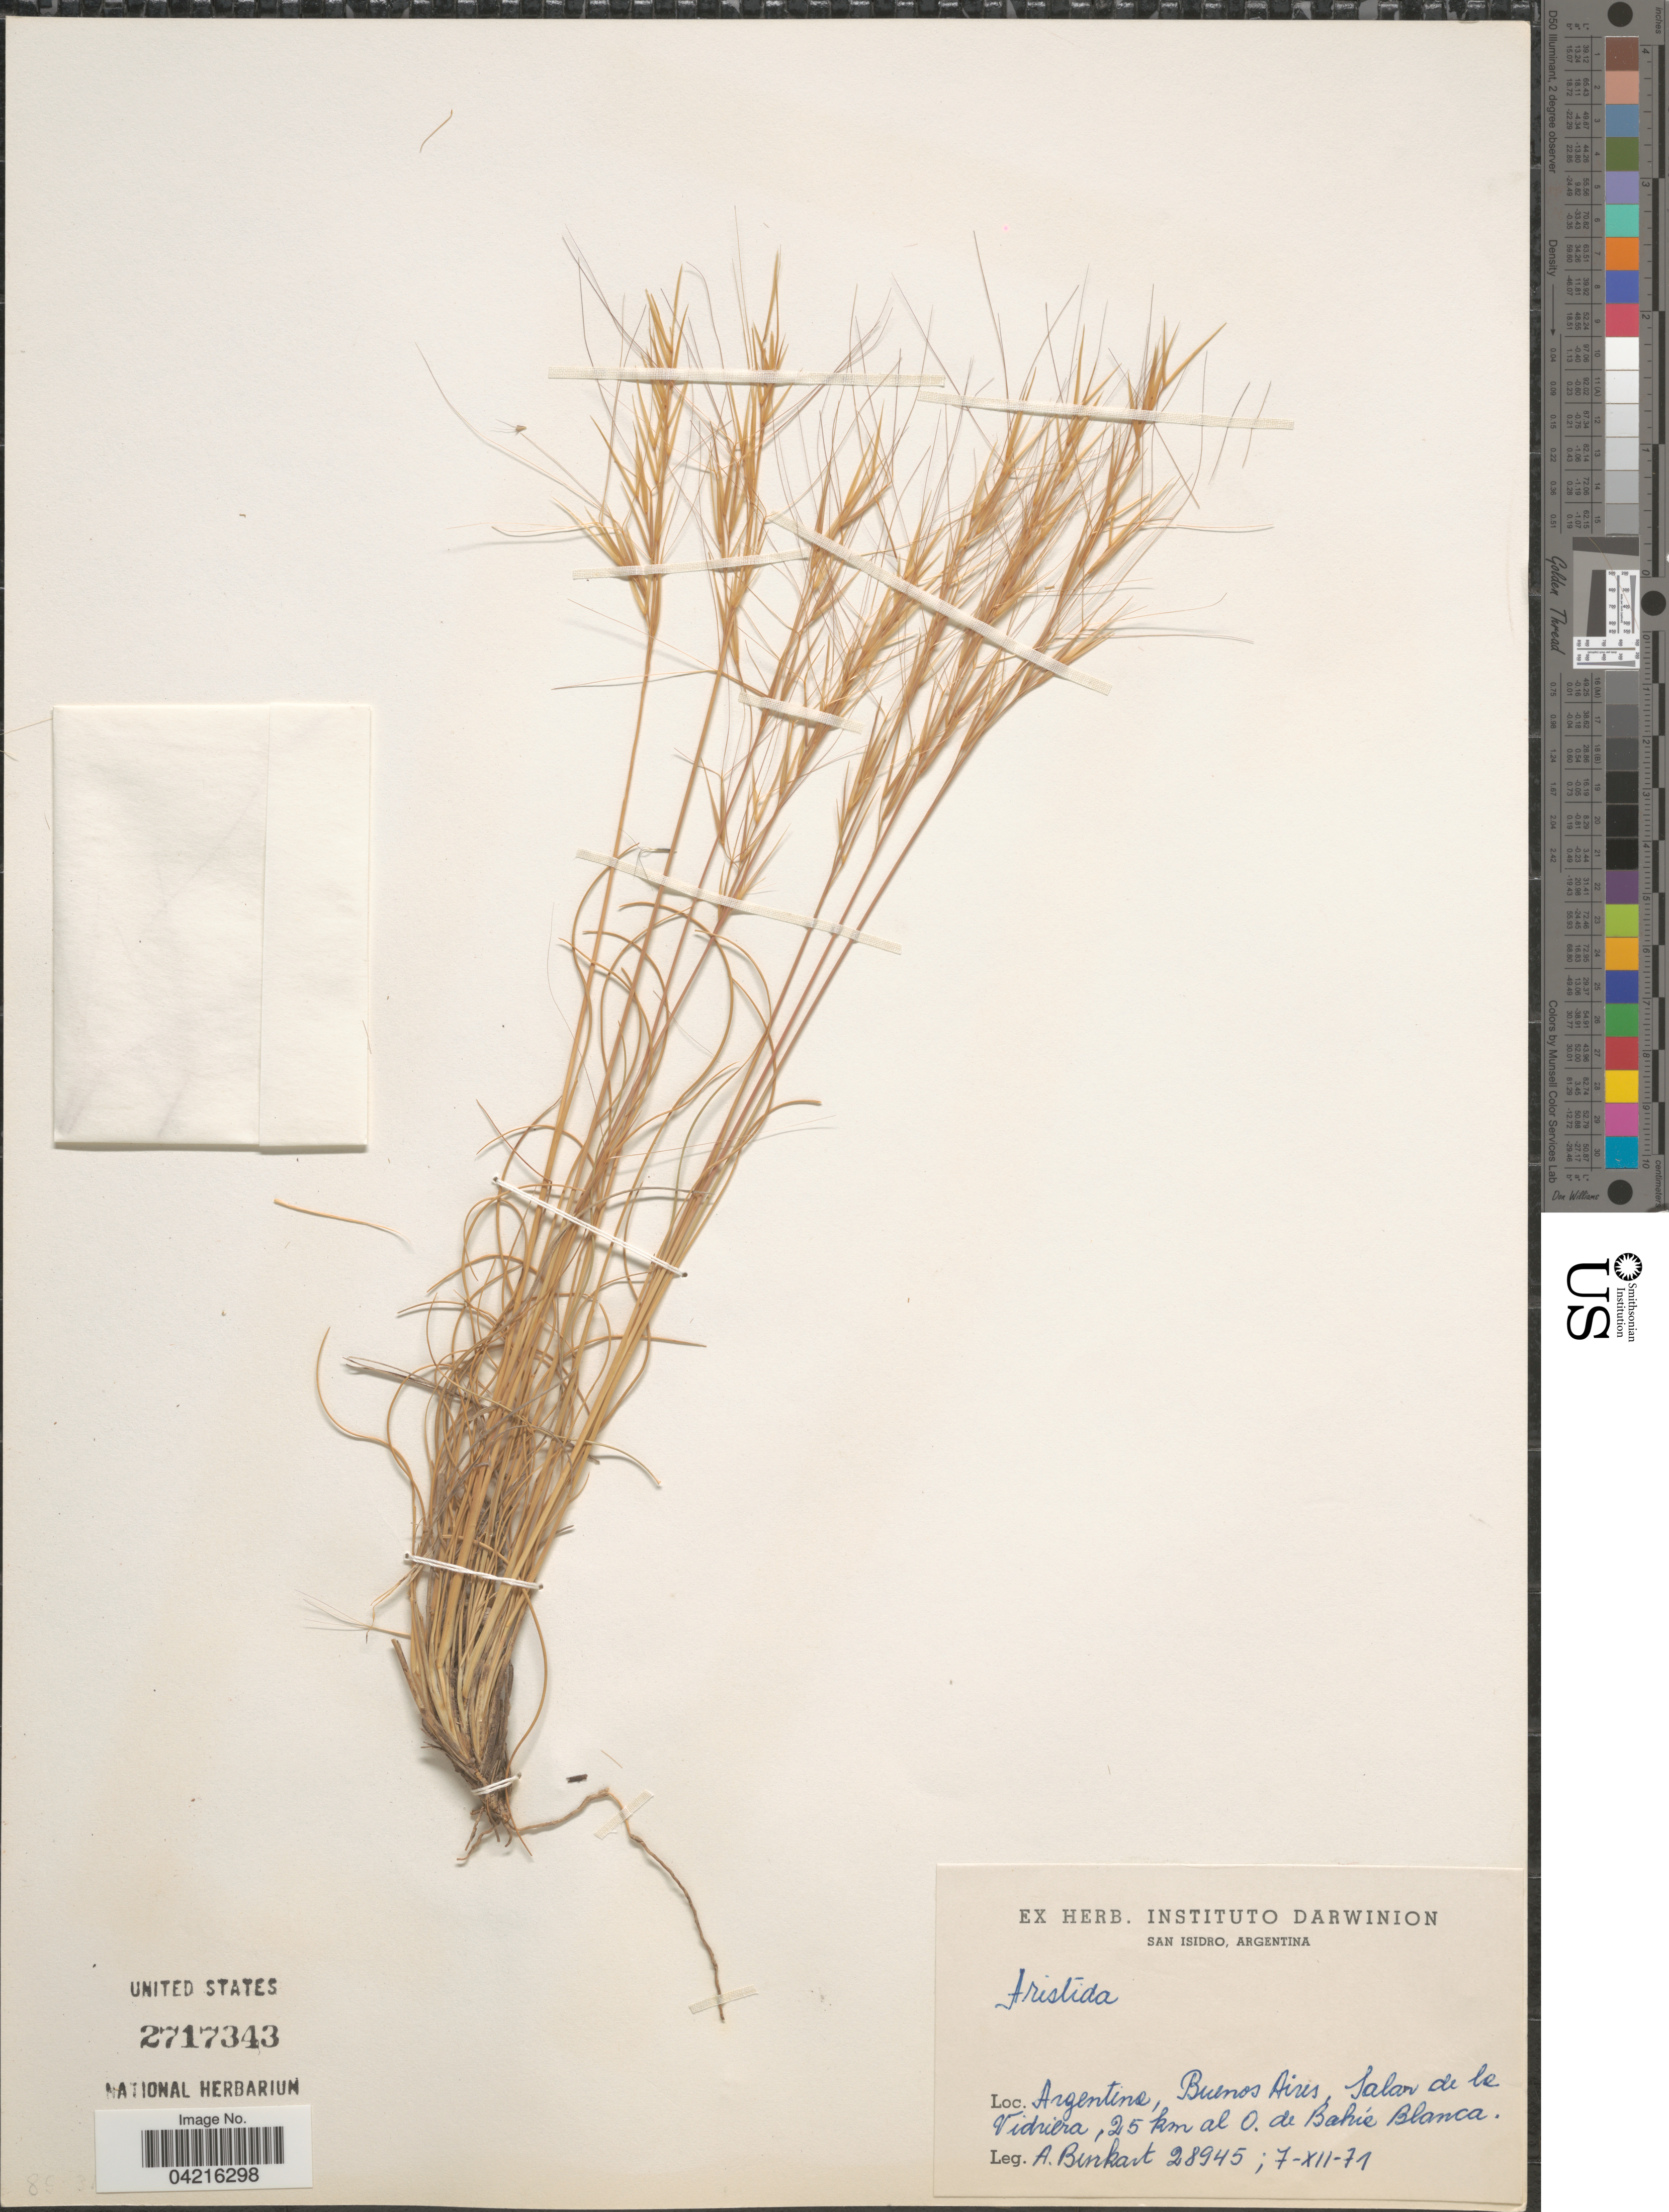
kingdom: Plantae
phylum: Tracheophyta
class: Liliopsida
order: Poales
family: Poaceae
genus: Aristida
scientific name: Aristida sp.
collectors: A. E. Burkart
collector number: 28945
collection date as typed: Transcribed d/m/y: 7/12/71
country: Argentina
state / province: Buenos Aires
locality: Salan de la Vidriera, 25 km al O. de Bahie Blanca.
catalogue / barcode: US 2717343